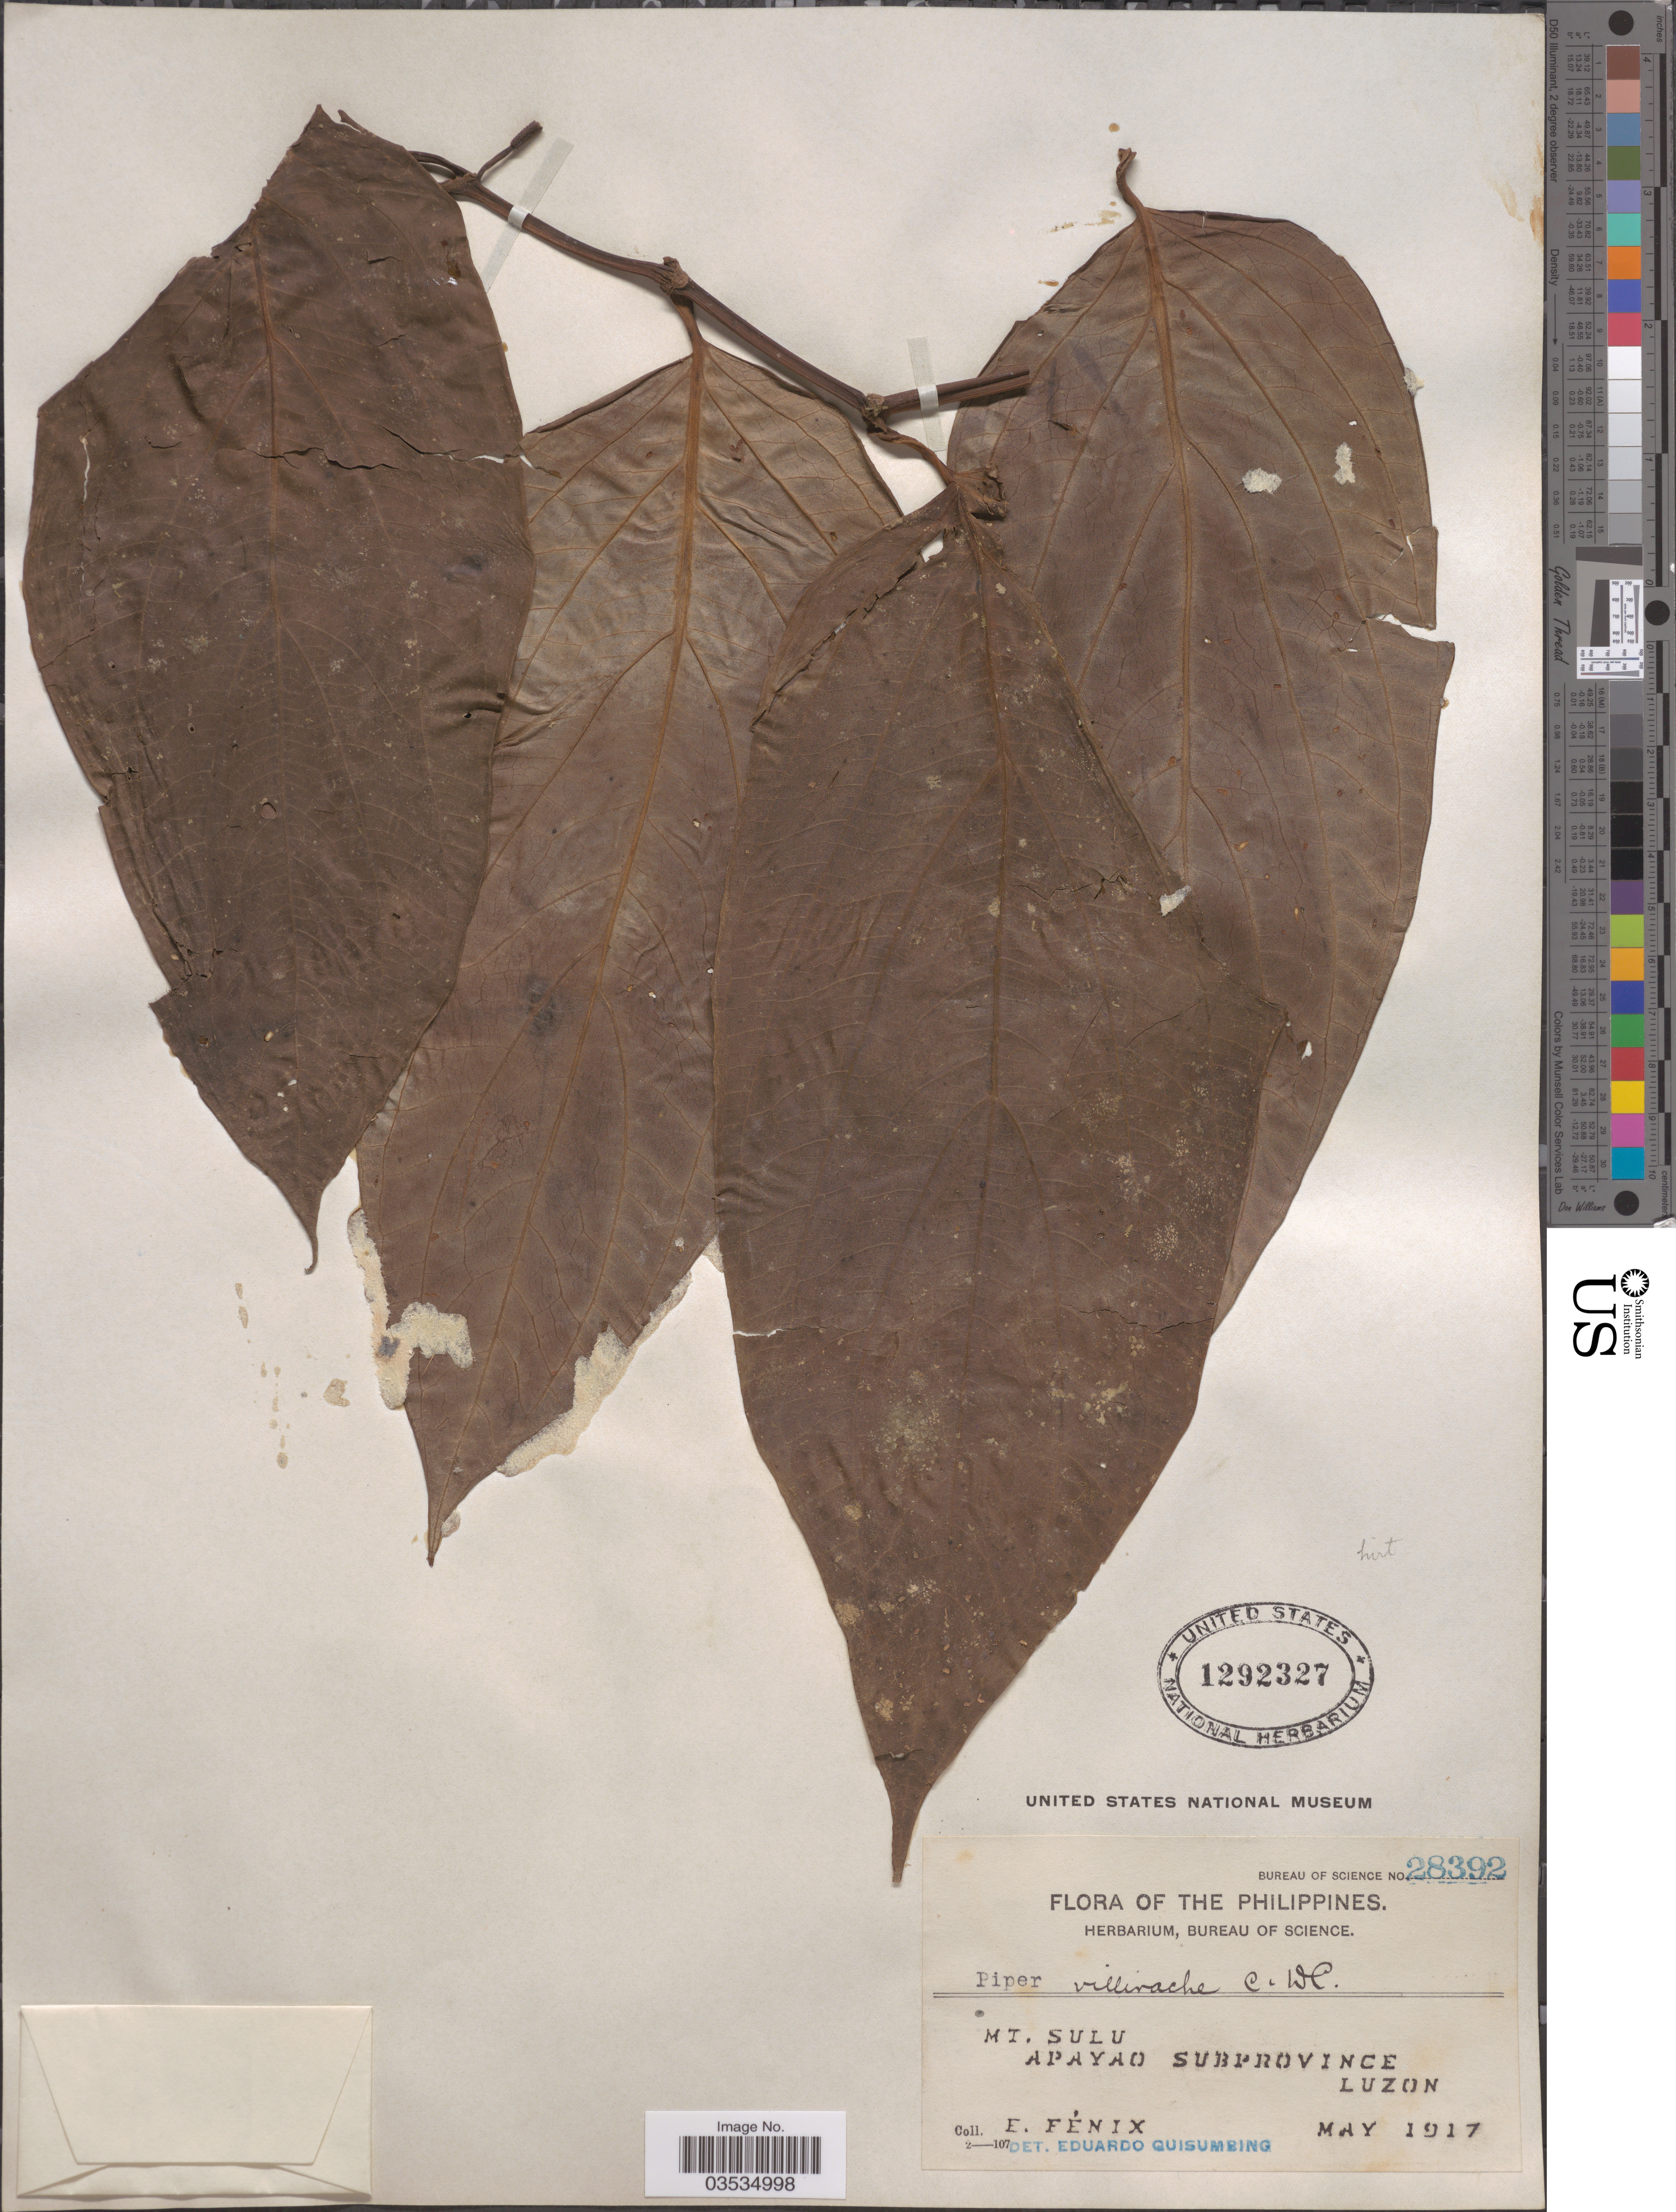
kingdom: Plantae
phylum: Tracheophyta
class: Magnoliopsida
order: Piperales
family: Piperaceae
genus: Piper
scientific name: Piper villirhache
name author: C. DC.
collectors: E. Fénix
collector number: Bureau of Science 28392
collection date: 1917-05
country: Philippines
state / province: Muslim Mindanao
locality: Mt. Sulu. Apayao Subprovince. Luzon.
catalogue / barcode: US 1292327